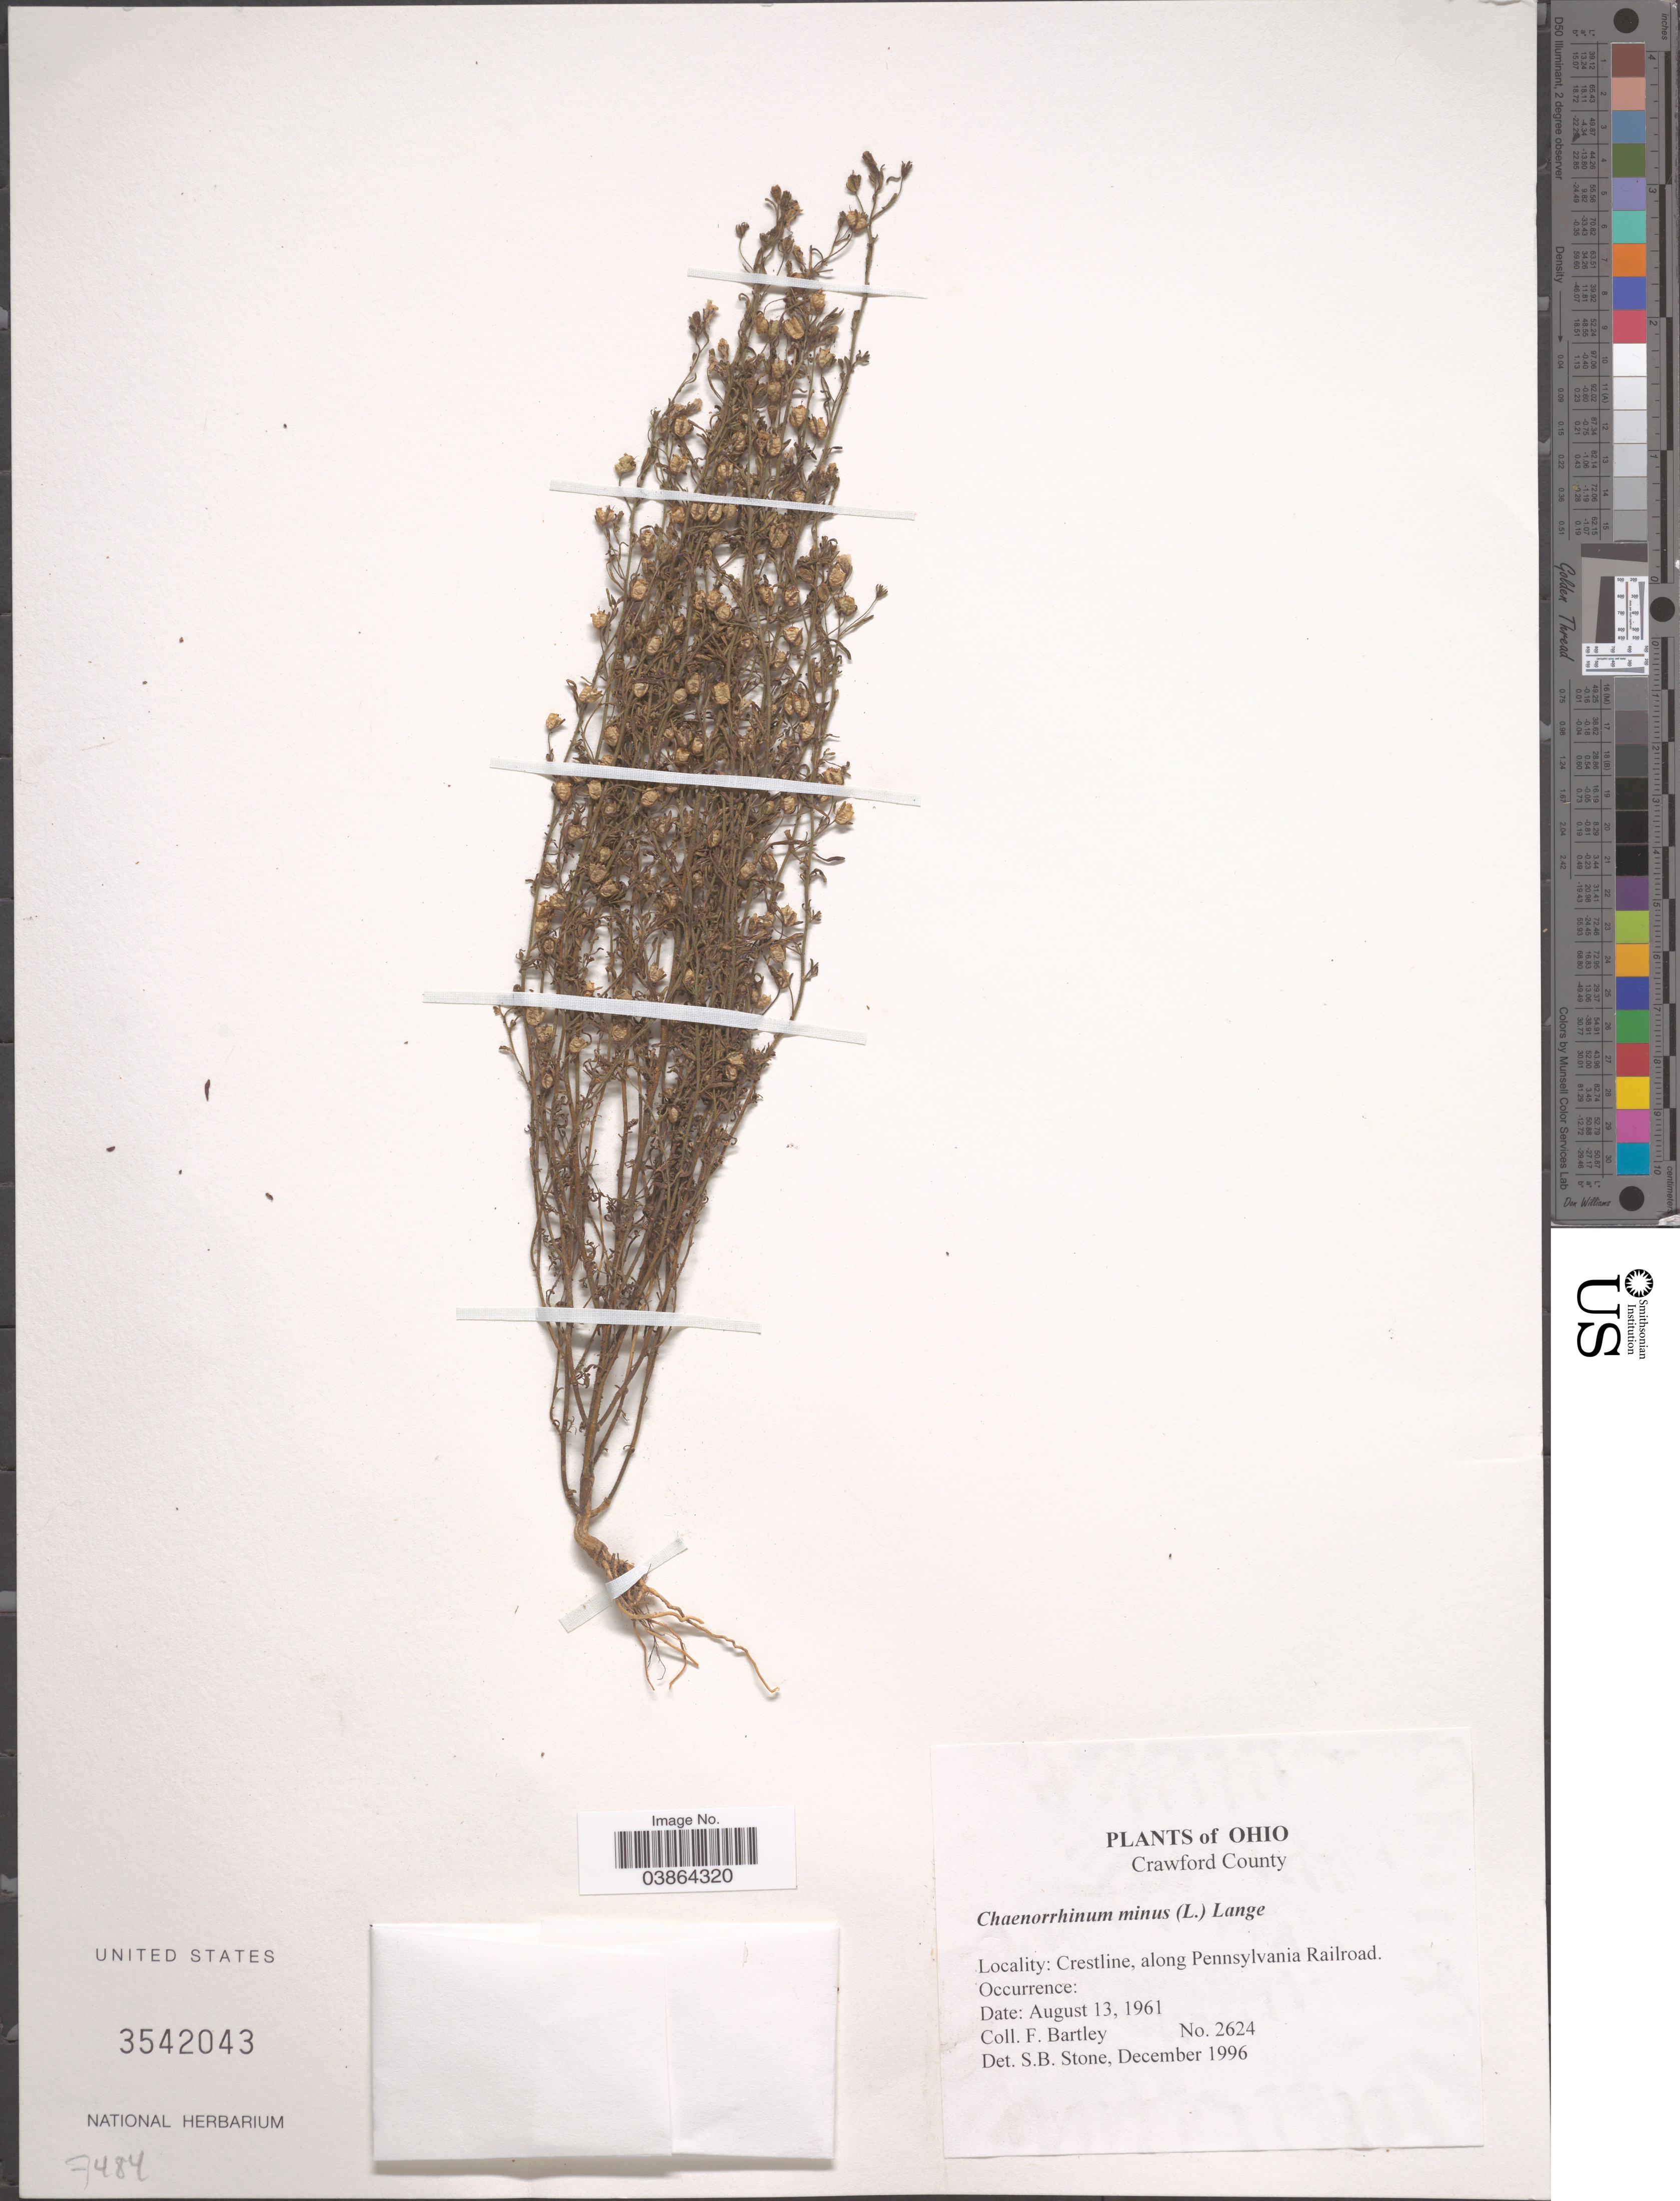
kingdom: Plantae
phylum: Tracheophyta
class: Magnoliopsida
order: Lamiales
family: Plantaginaceae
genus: Chaenorrhinum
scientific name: Chaenorrhinum minor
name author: (L.) Lange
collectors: F. Bartley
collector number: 2624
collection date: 1961-08-13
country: United States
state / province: Ohio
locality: Crawford County. Crestline, along Pennsylvania Railroad.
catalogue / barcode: US 3542043